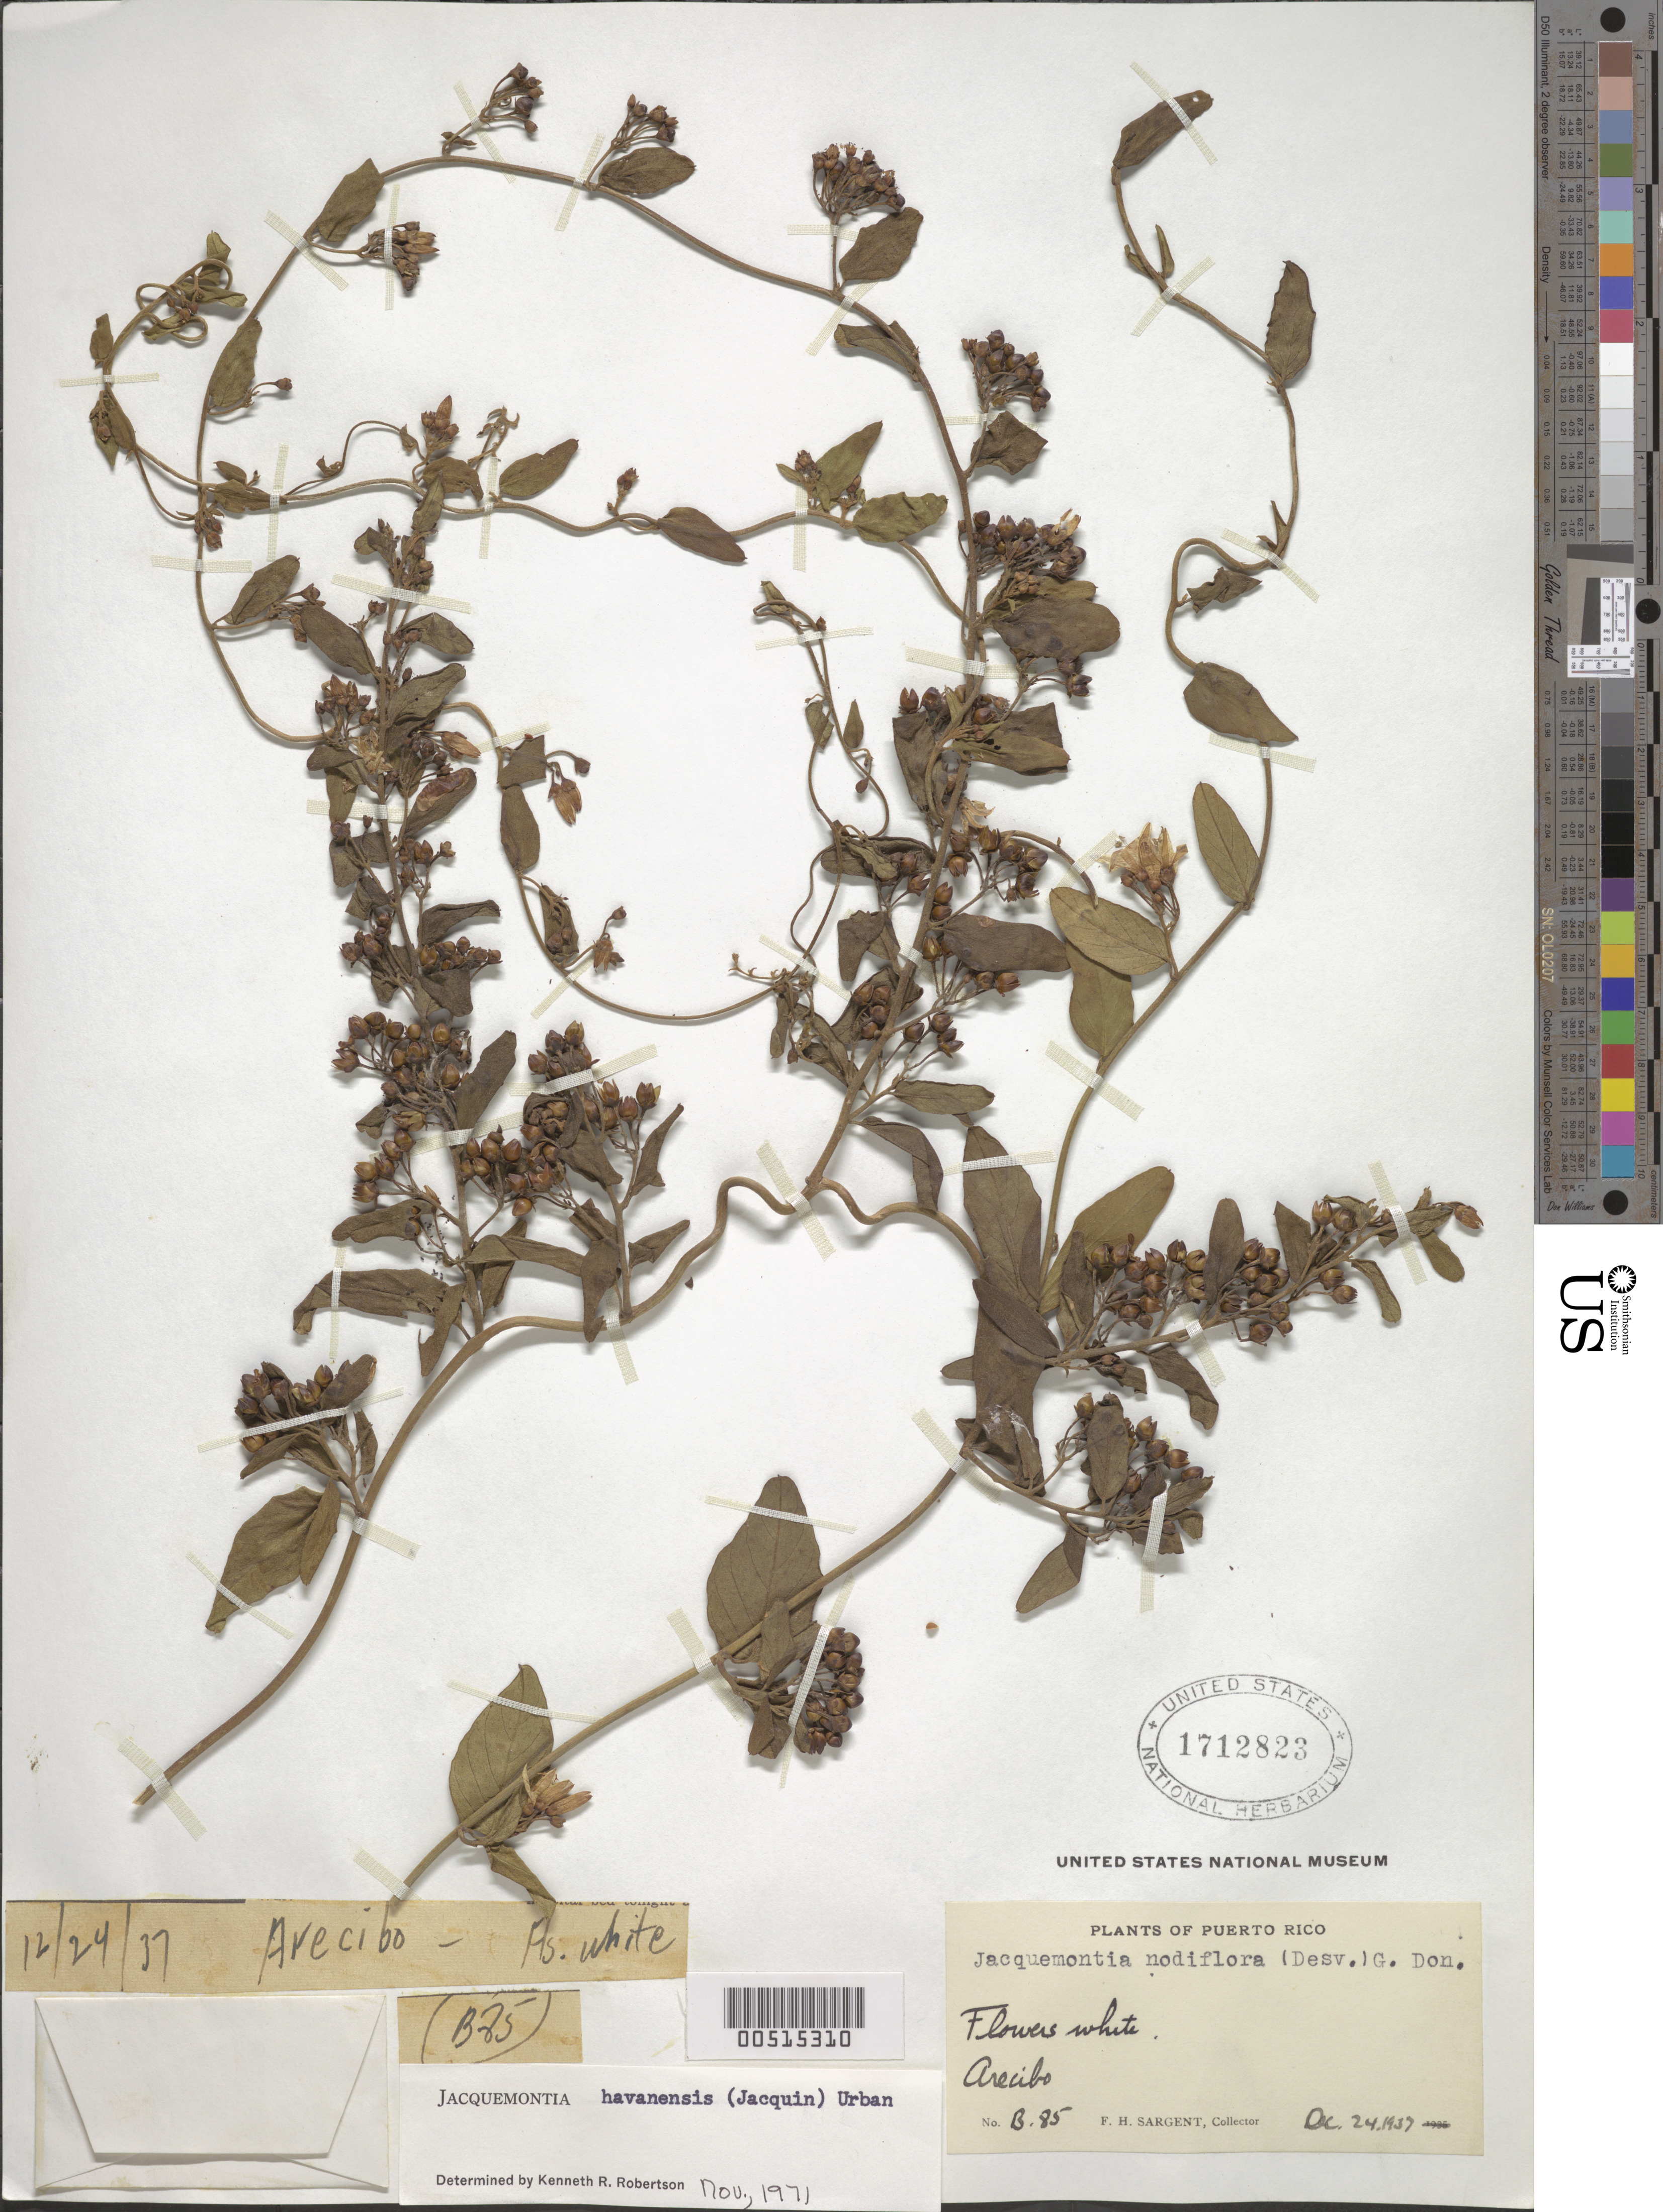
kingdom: Plantae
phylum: Tracheophyta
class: Magnoliopsida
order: Solanales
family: Convolvulaceae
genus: Jacquemontia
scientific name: Jacquemontia havanensis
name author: (Jacq.) Urb.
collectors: F. H. Sargent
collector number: B85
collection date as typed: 24 Dec 1937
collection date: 1937-12-24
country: Puerto Rico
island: Greater Antilles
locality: Arecibo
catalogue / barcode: US 1712823